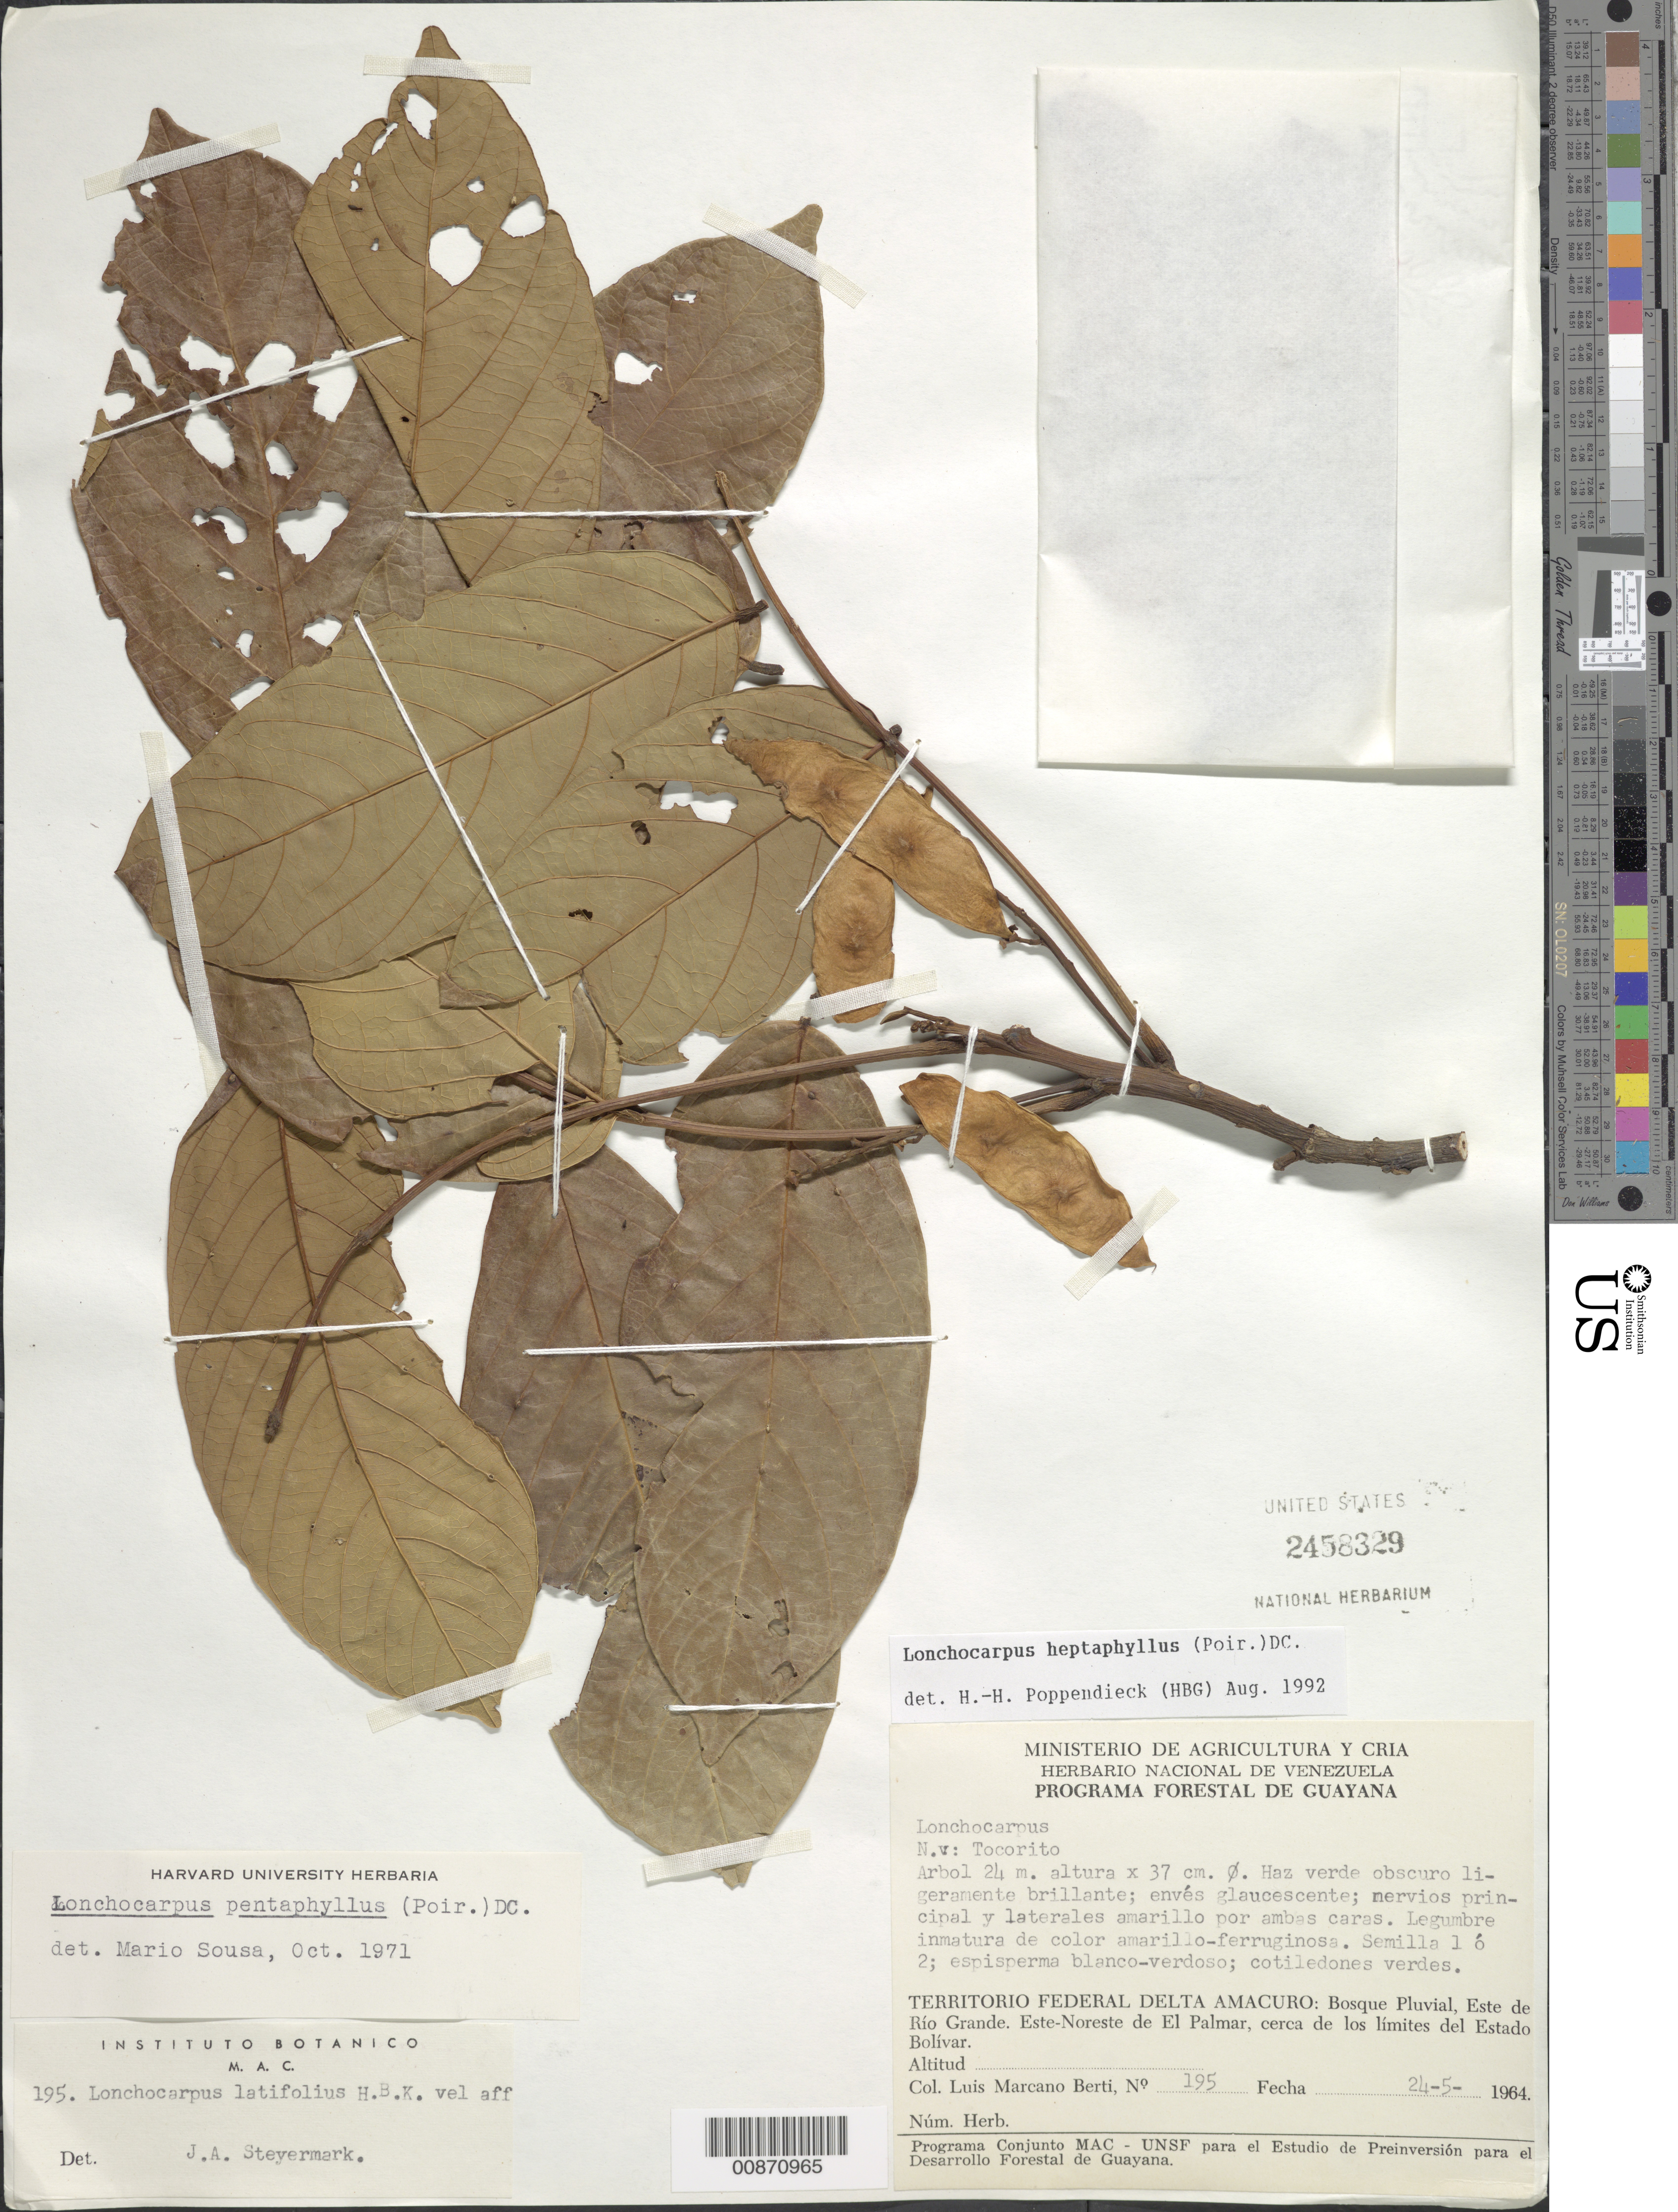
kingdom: Plantae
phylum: Tracheophyta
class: Magnoliopsida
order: Fabales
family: Fabaceae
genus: Lonchocarpus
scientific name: Lonchocarpus heptaphyllus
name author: (Poir.) DC.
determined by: Poppendieck, H.-H., (HBG), Institut fur Allgemeine Botanik und Botanischer Garten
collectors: L. Marcano-Berti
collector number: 195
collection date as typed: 24-May-64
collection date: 1964-05-24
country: Venezuela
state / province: Delta Amacuro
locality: Este de Río Grande, ENE de El Palmar, cerca de los limites del Estado Bolívar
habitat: Bosque pluvial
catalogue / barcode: US 2458329